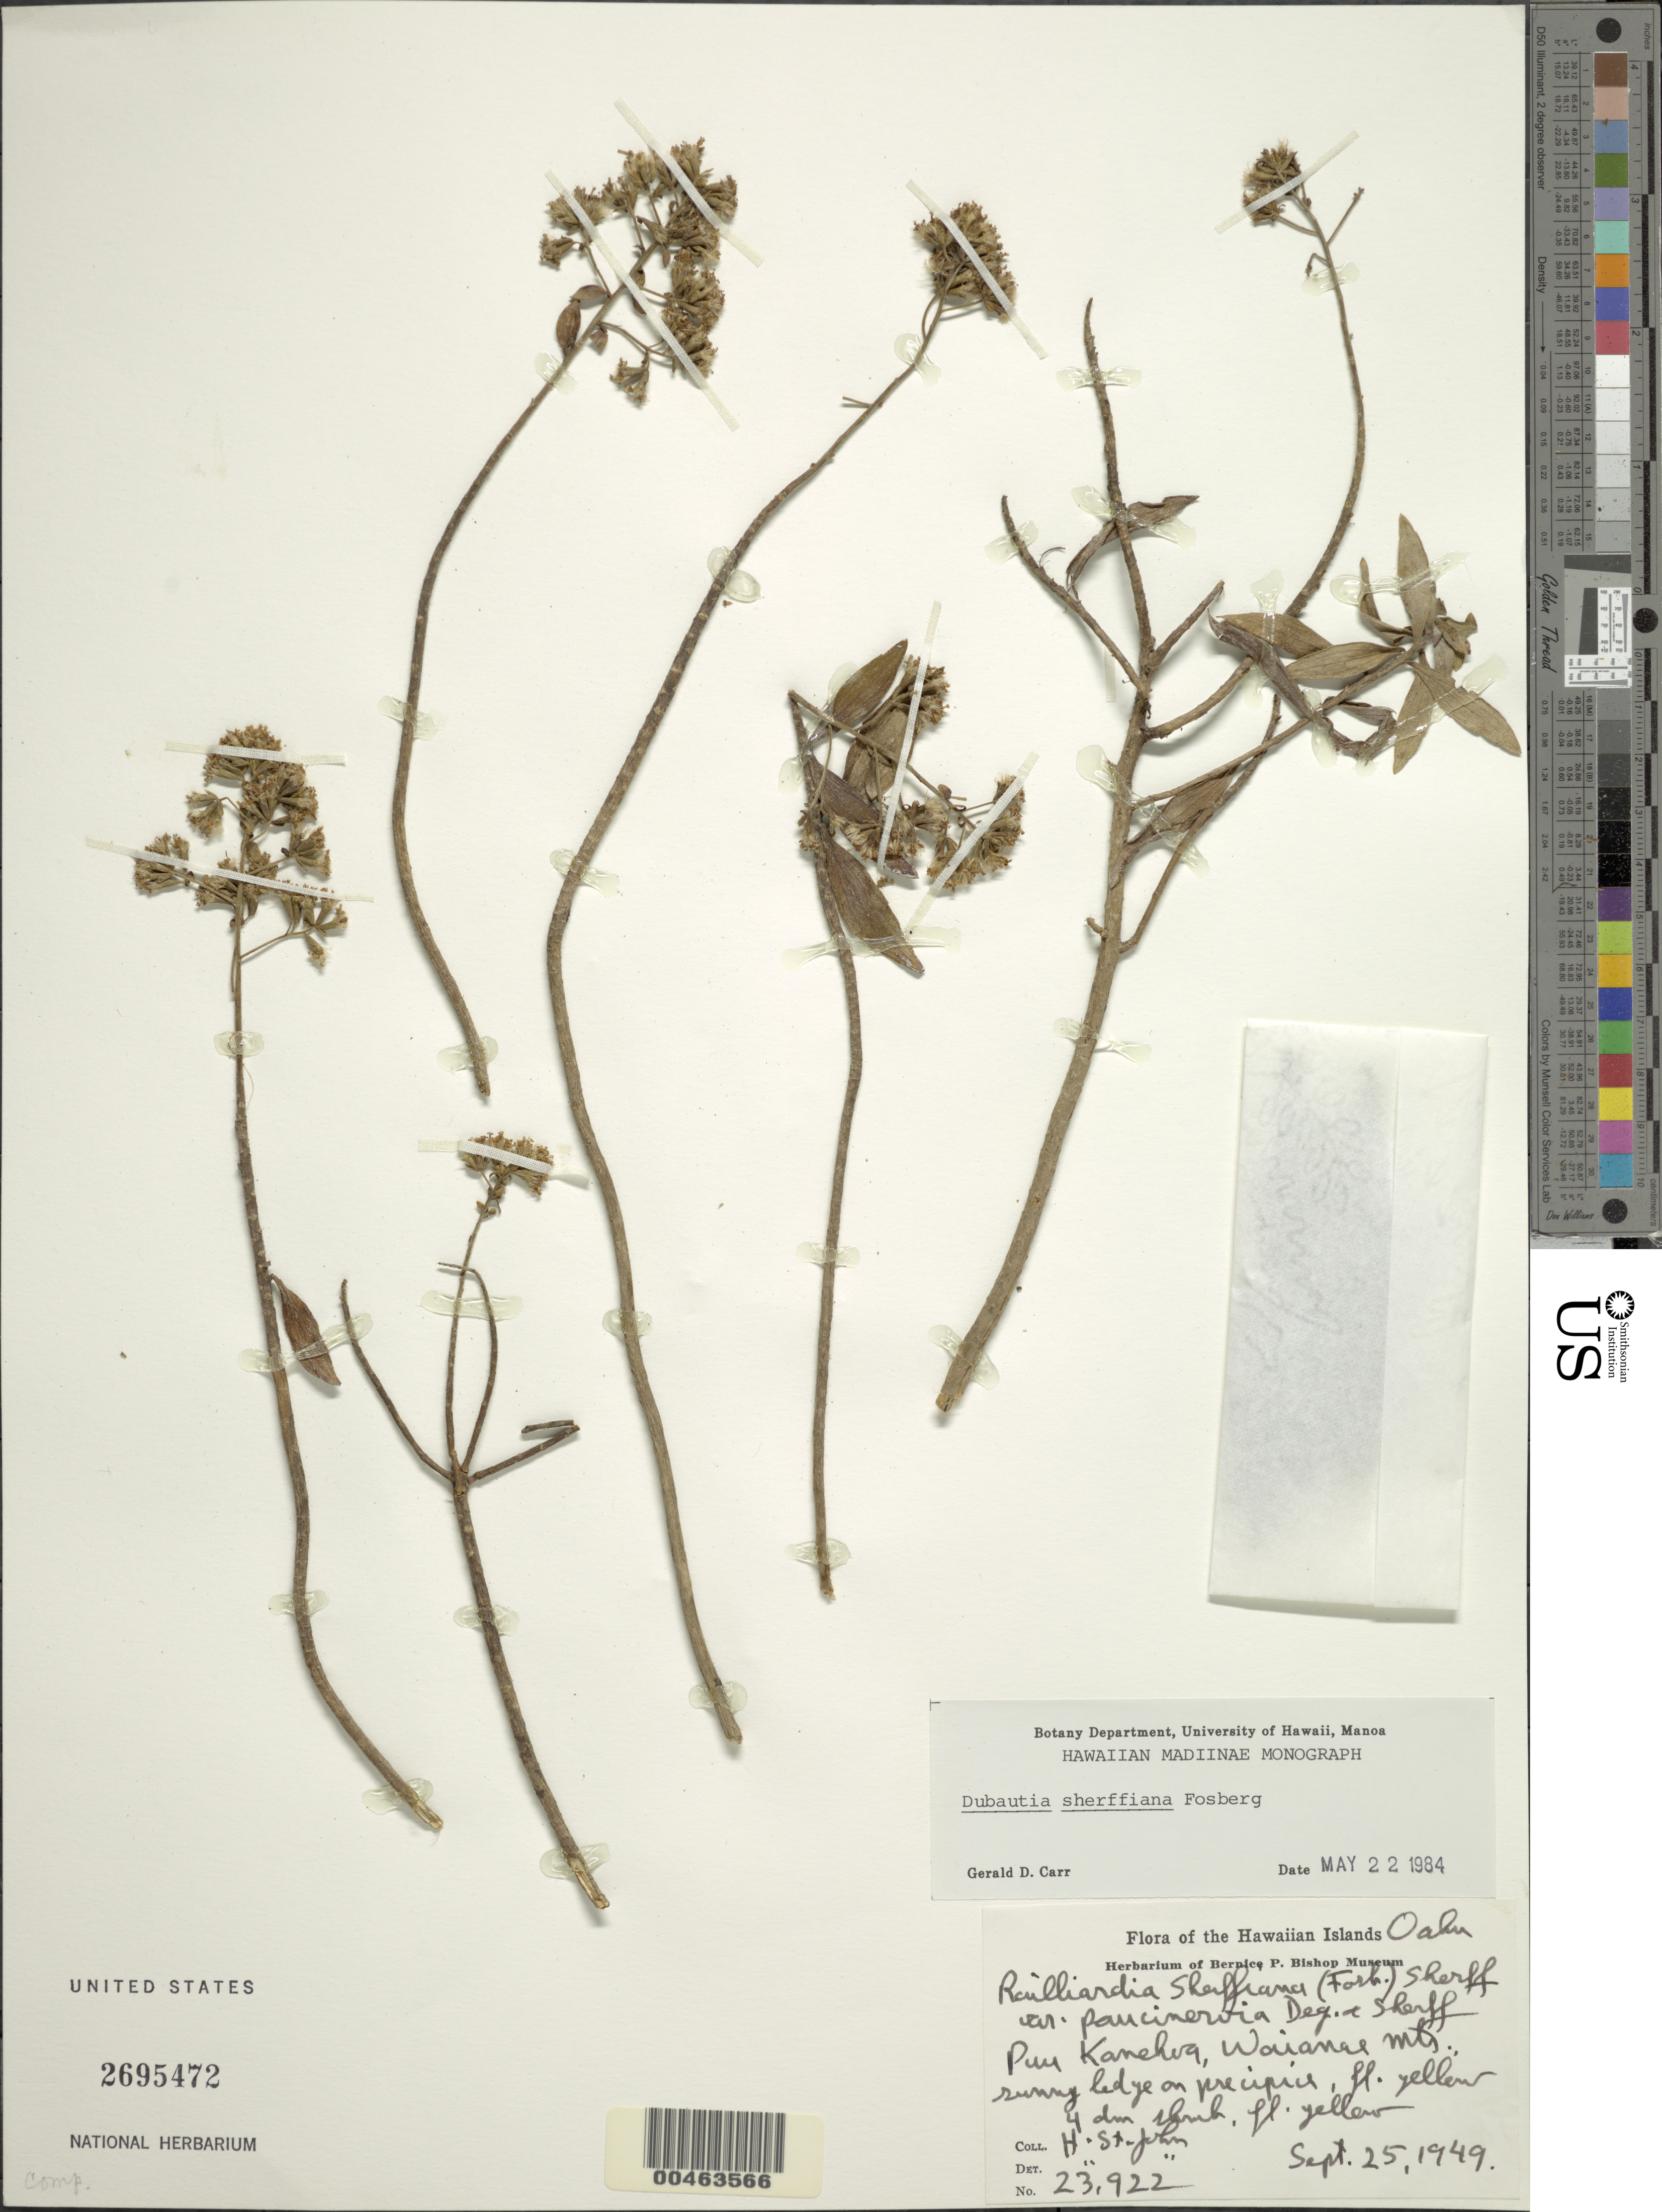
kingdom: Plantae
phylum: Tracheophyta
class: Magnoliopsida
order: Asterales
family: Asteraceae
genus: Dubautia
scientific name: Dubautia sherffiana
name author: Fosberg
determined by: Carr, G. D.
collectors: H. St. John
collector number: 23922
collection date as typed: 25 Sep 1949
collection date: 1949-09-25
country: United States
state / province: Hawaii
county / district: Honolulu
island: Oahu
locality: Puu Kanehoa, Waianae Mts.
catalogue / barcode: US 2695472